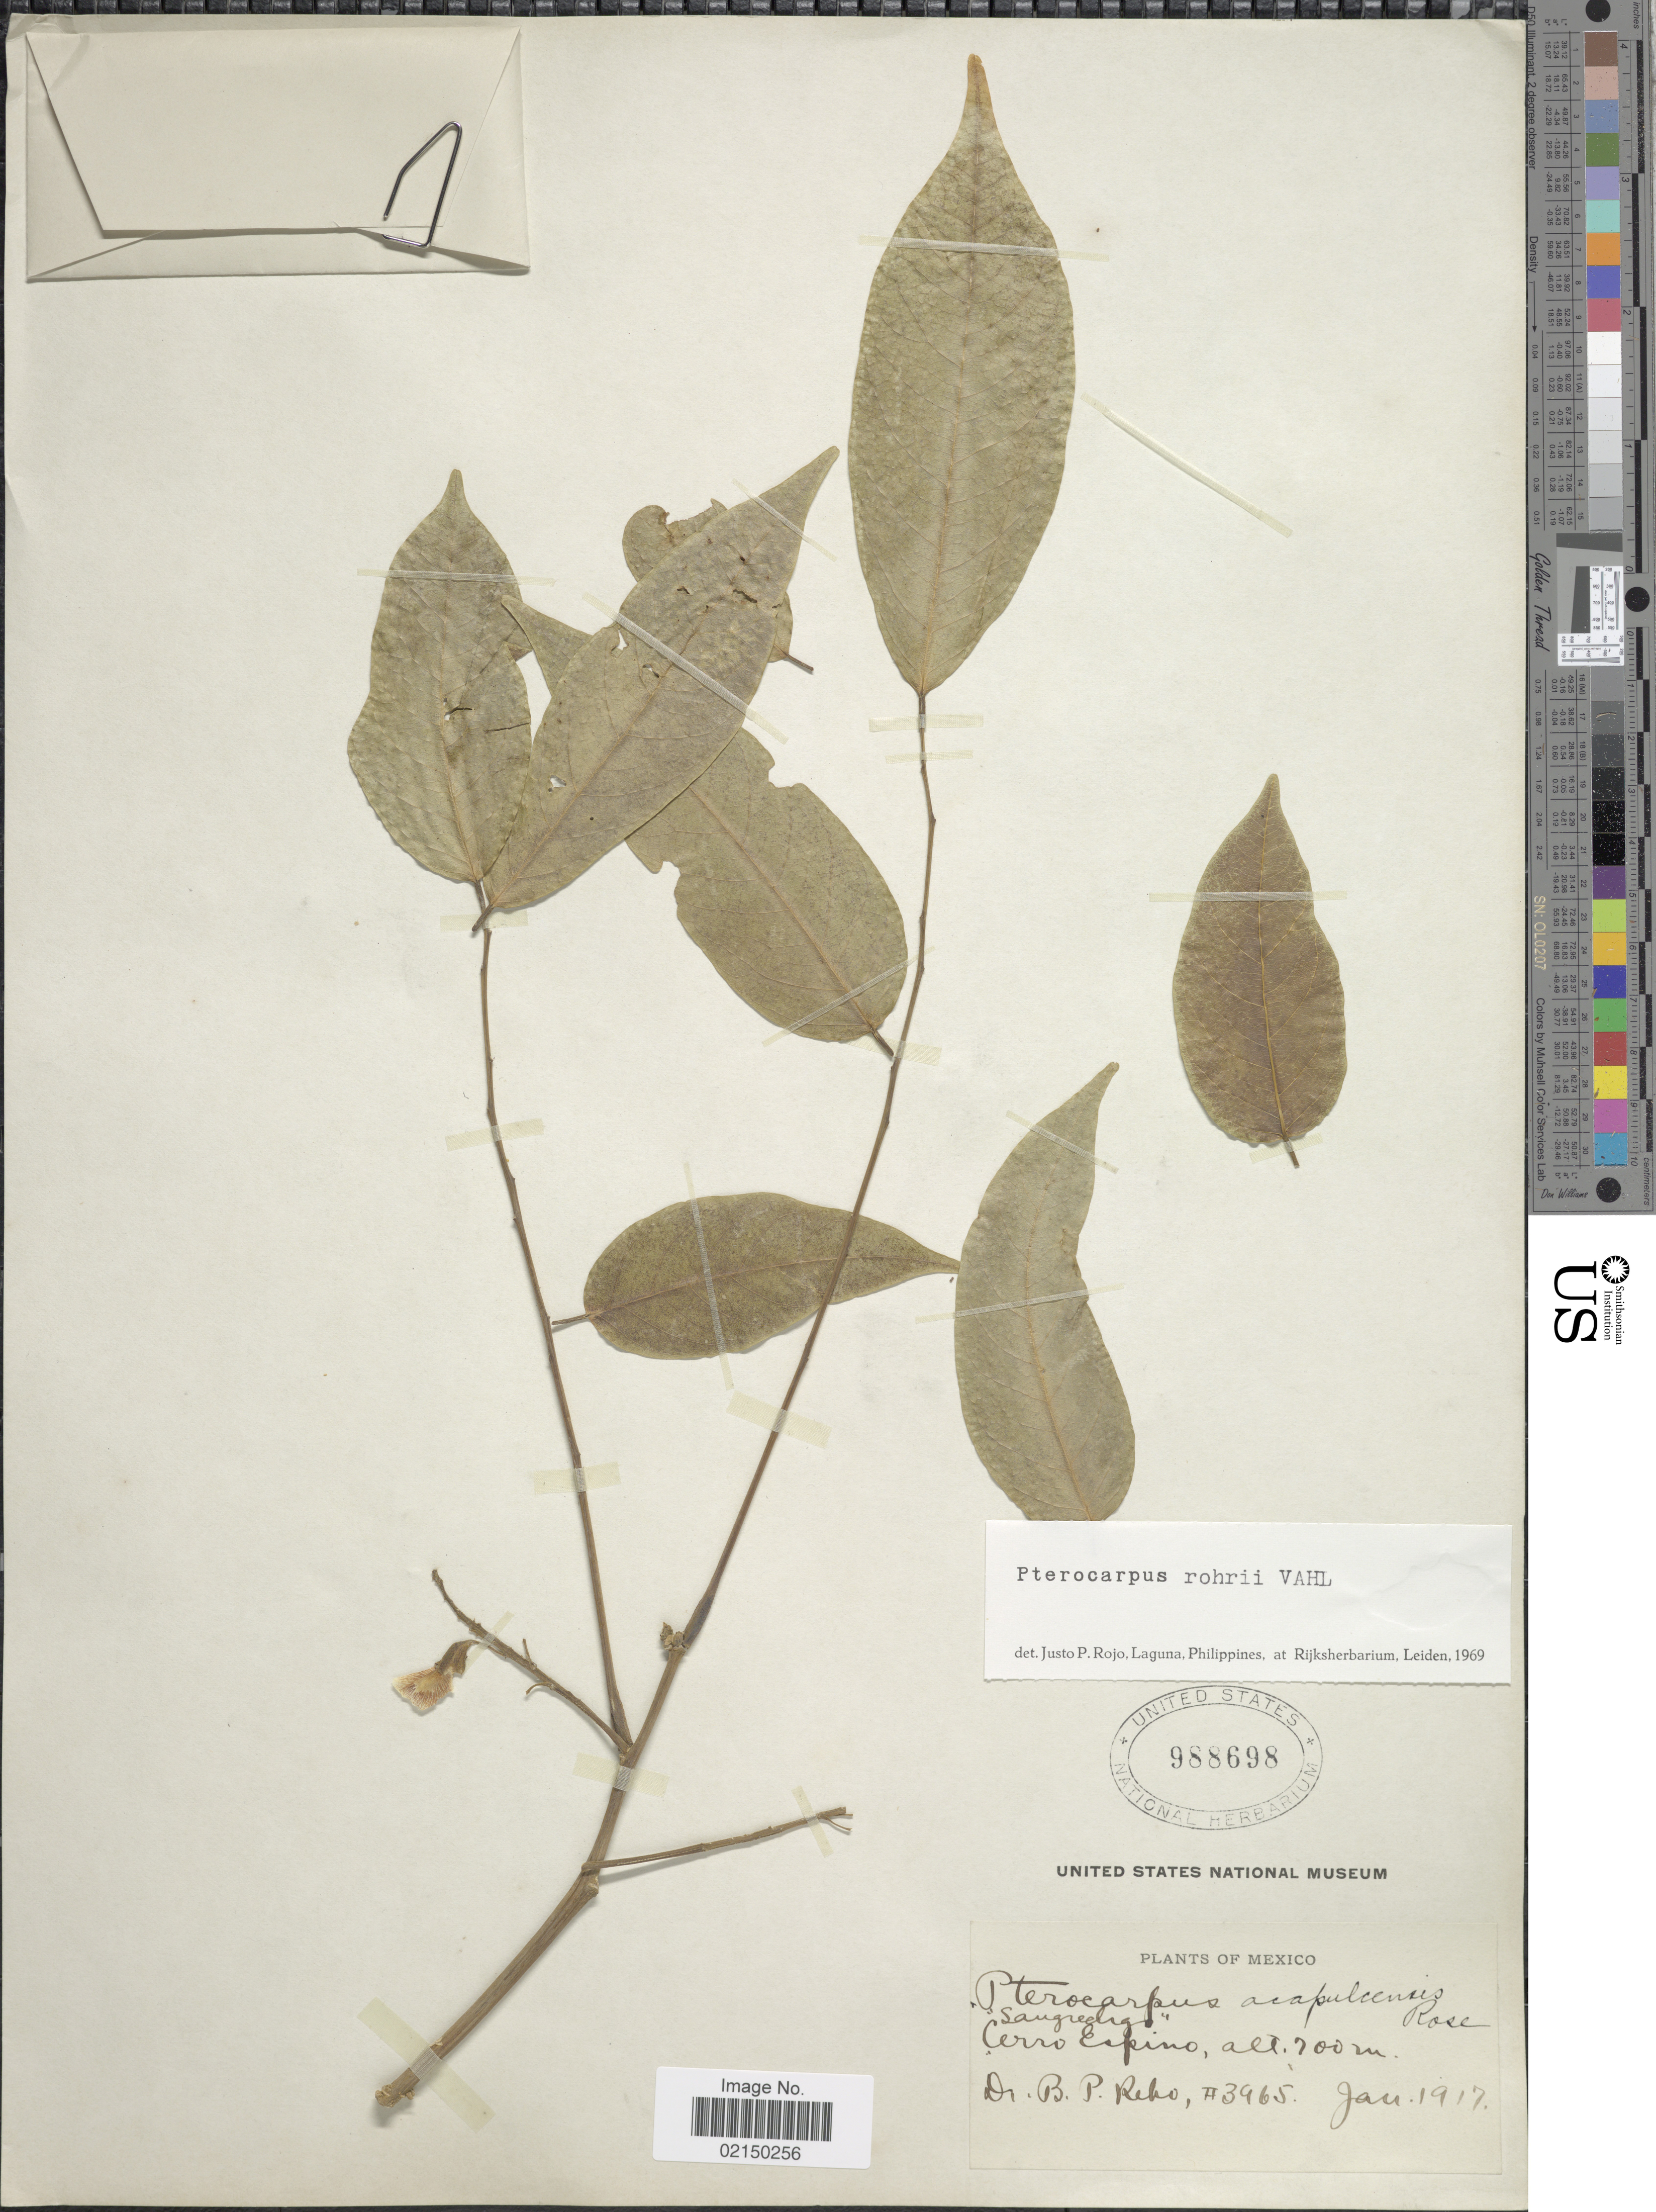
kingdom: Plantae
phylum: Tracheophyta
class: Magnoliopsida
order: Fabales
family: Fabaceae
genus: Pterocarpus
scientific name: Pterocarpus rohrii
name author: Vahl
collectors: B. P. Reko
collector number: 3965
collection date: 1917-01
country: Mexico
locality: Cerro Espino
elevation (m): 700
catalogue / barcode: US 988698